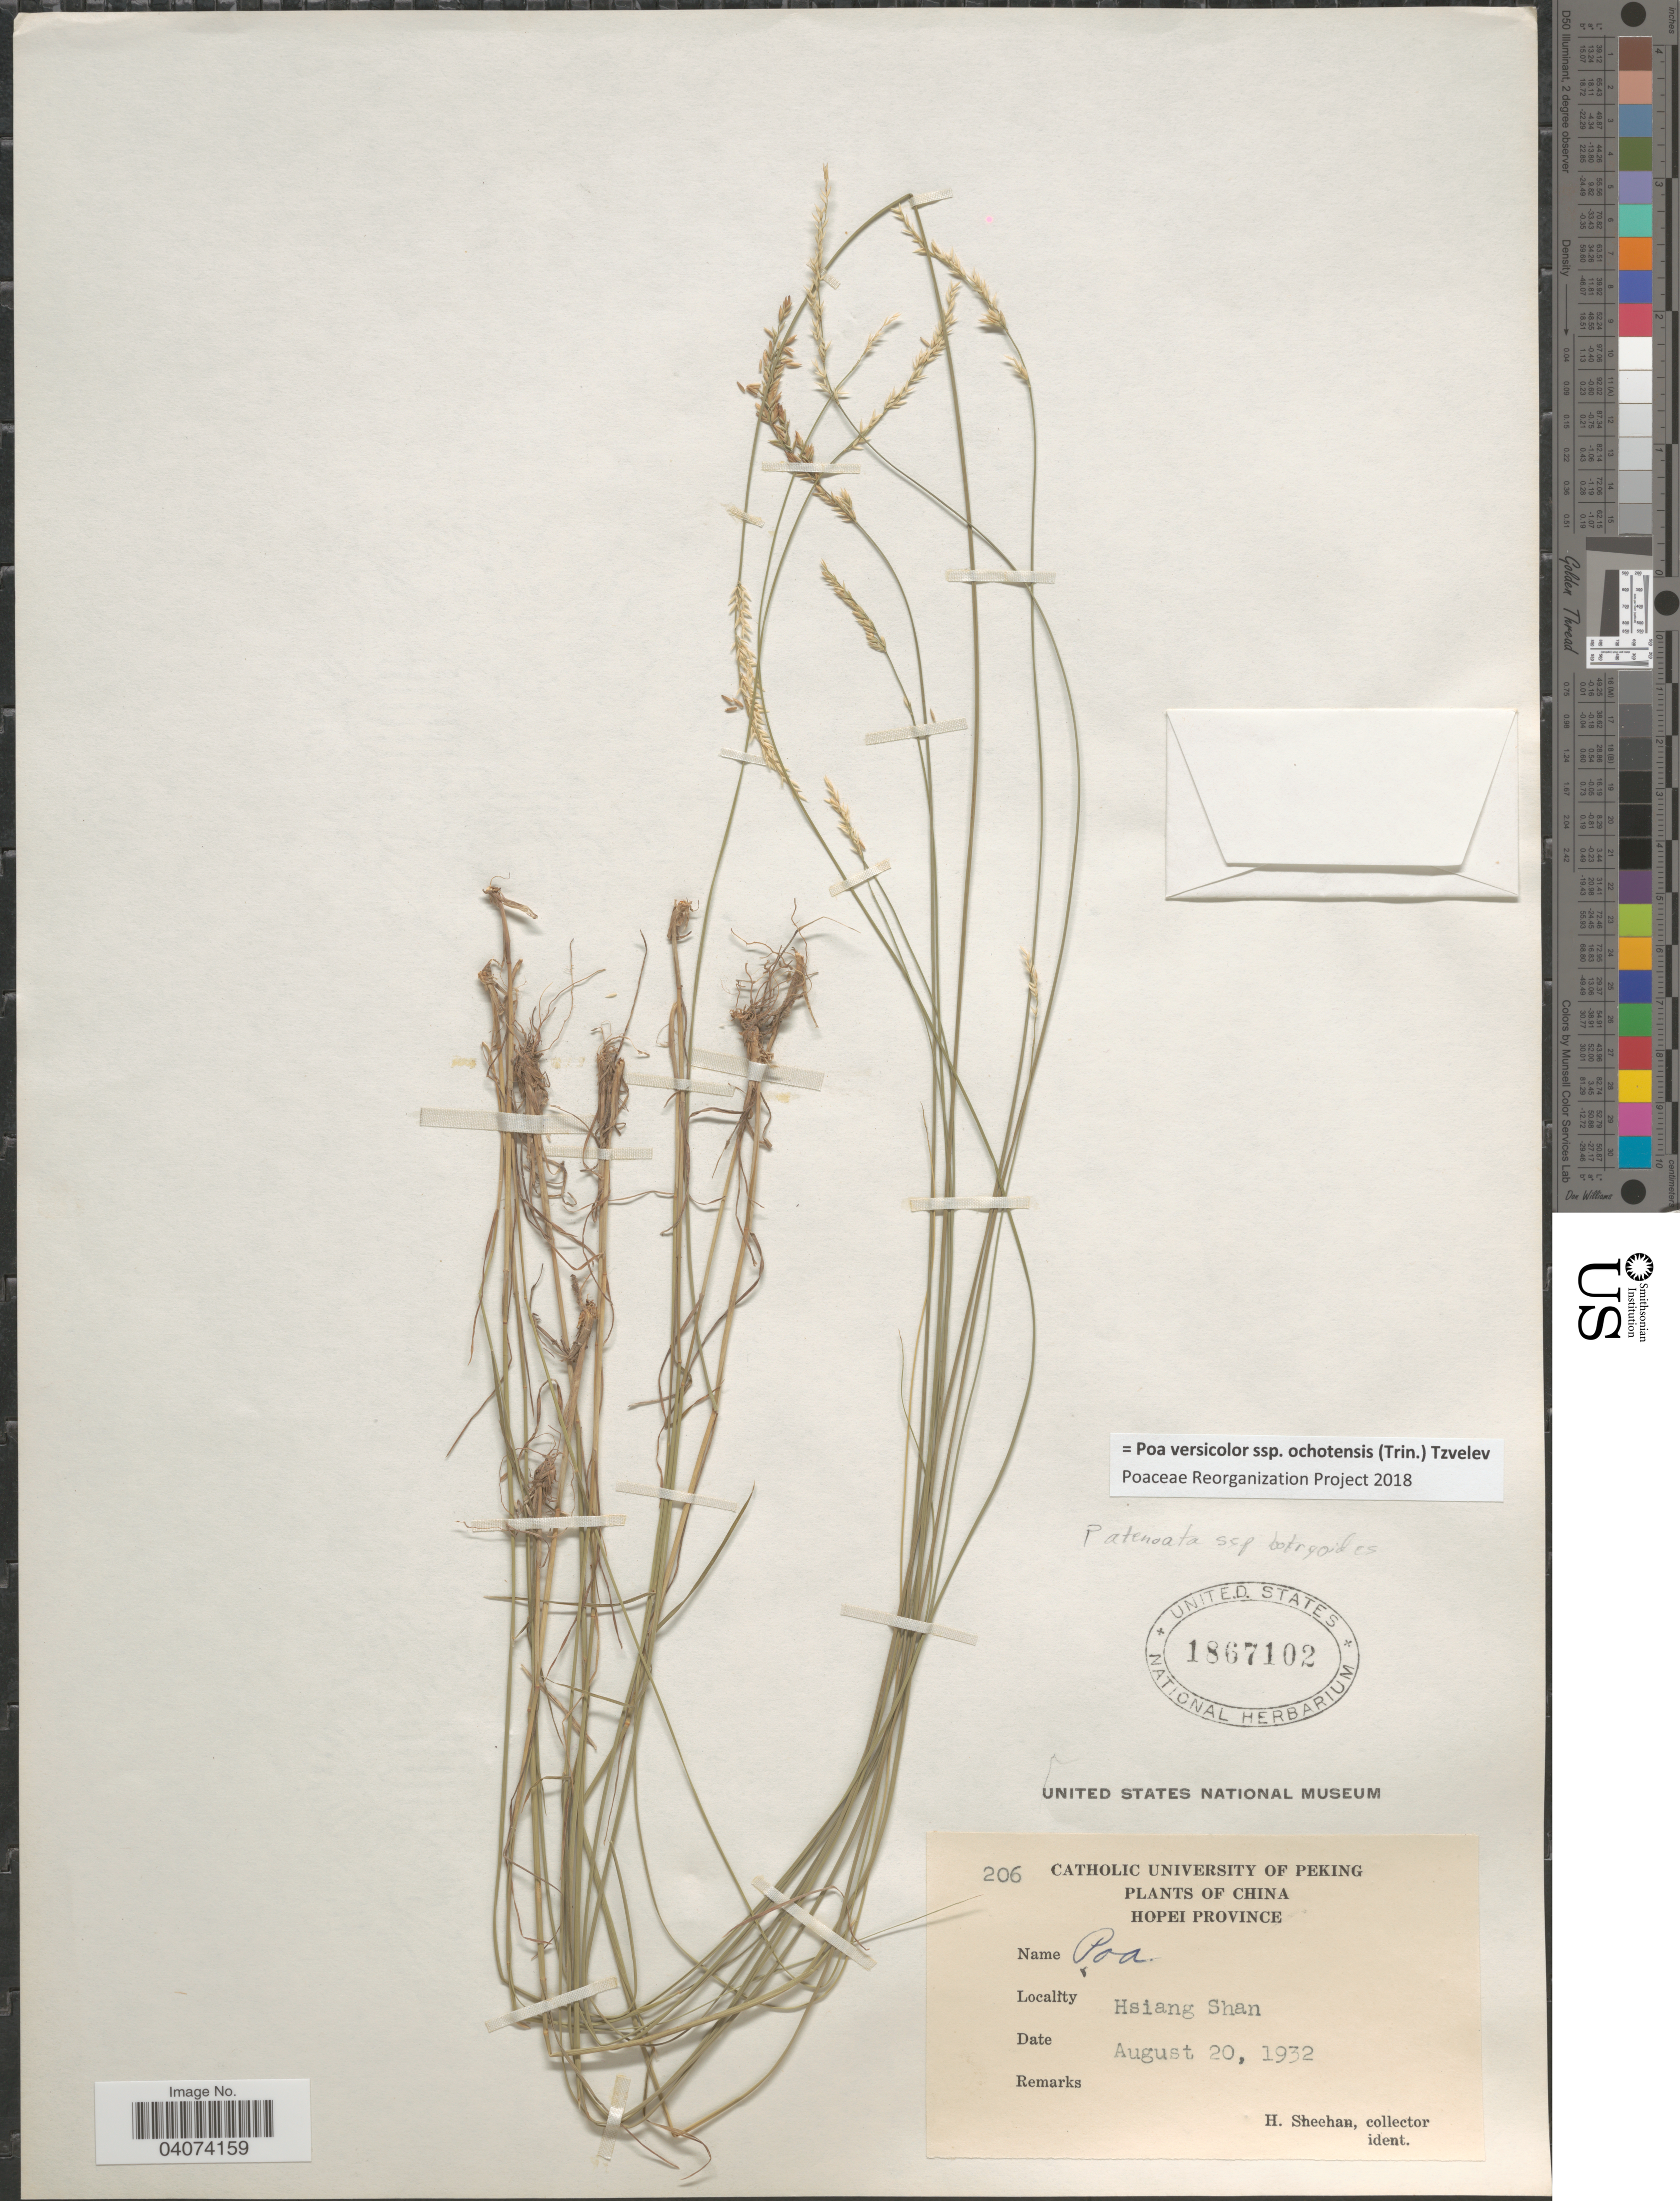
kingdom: Plantae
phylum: Tracheophyta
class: Liliopsida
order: Poales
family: Poaceae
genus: Poa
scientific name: Poa versicolor subsp. ochotensis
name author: (Trin.) Tzvelev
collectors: H. Sheehan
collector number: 206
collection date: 1932-08-20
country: China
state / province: Hebei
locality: Hopei Province. Hsiang Shan.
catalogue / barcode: US 1867102